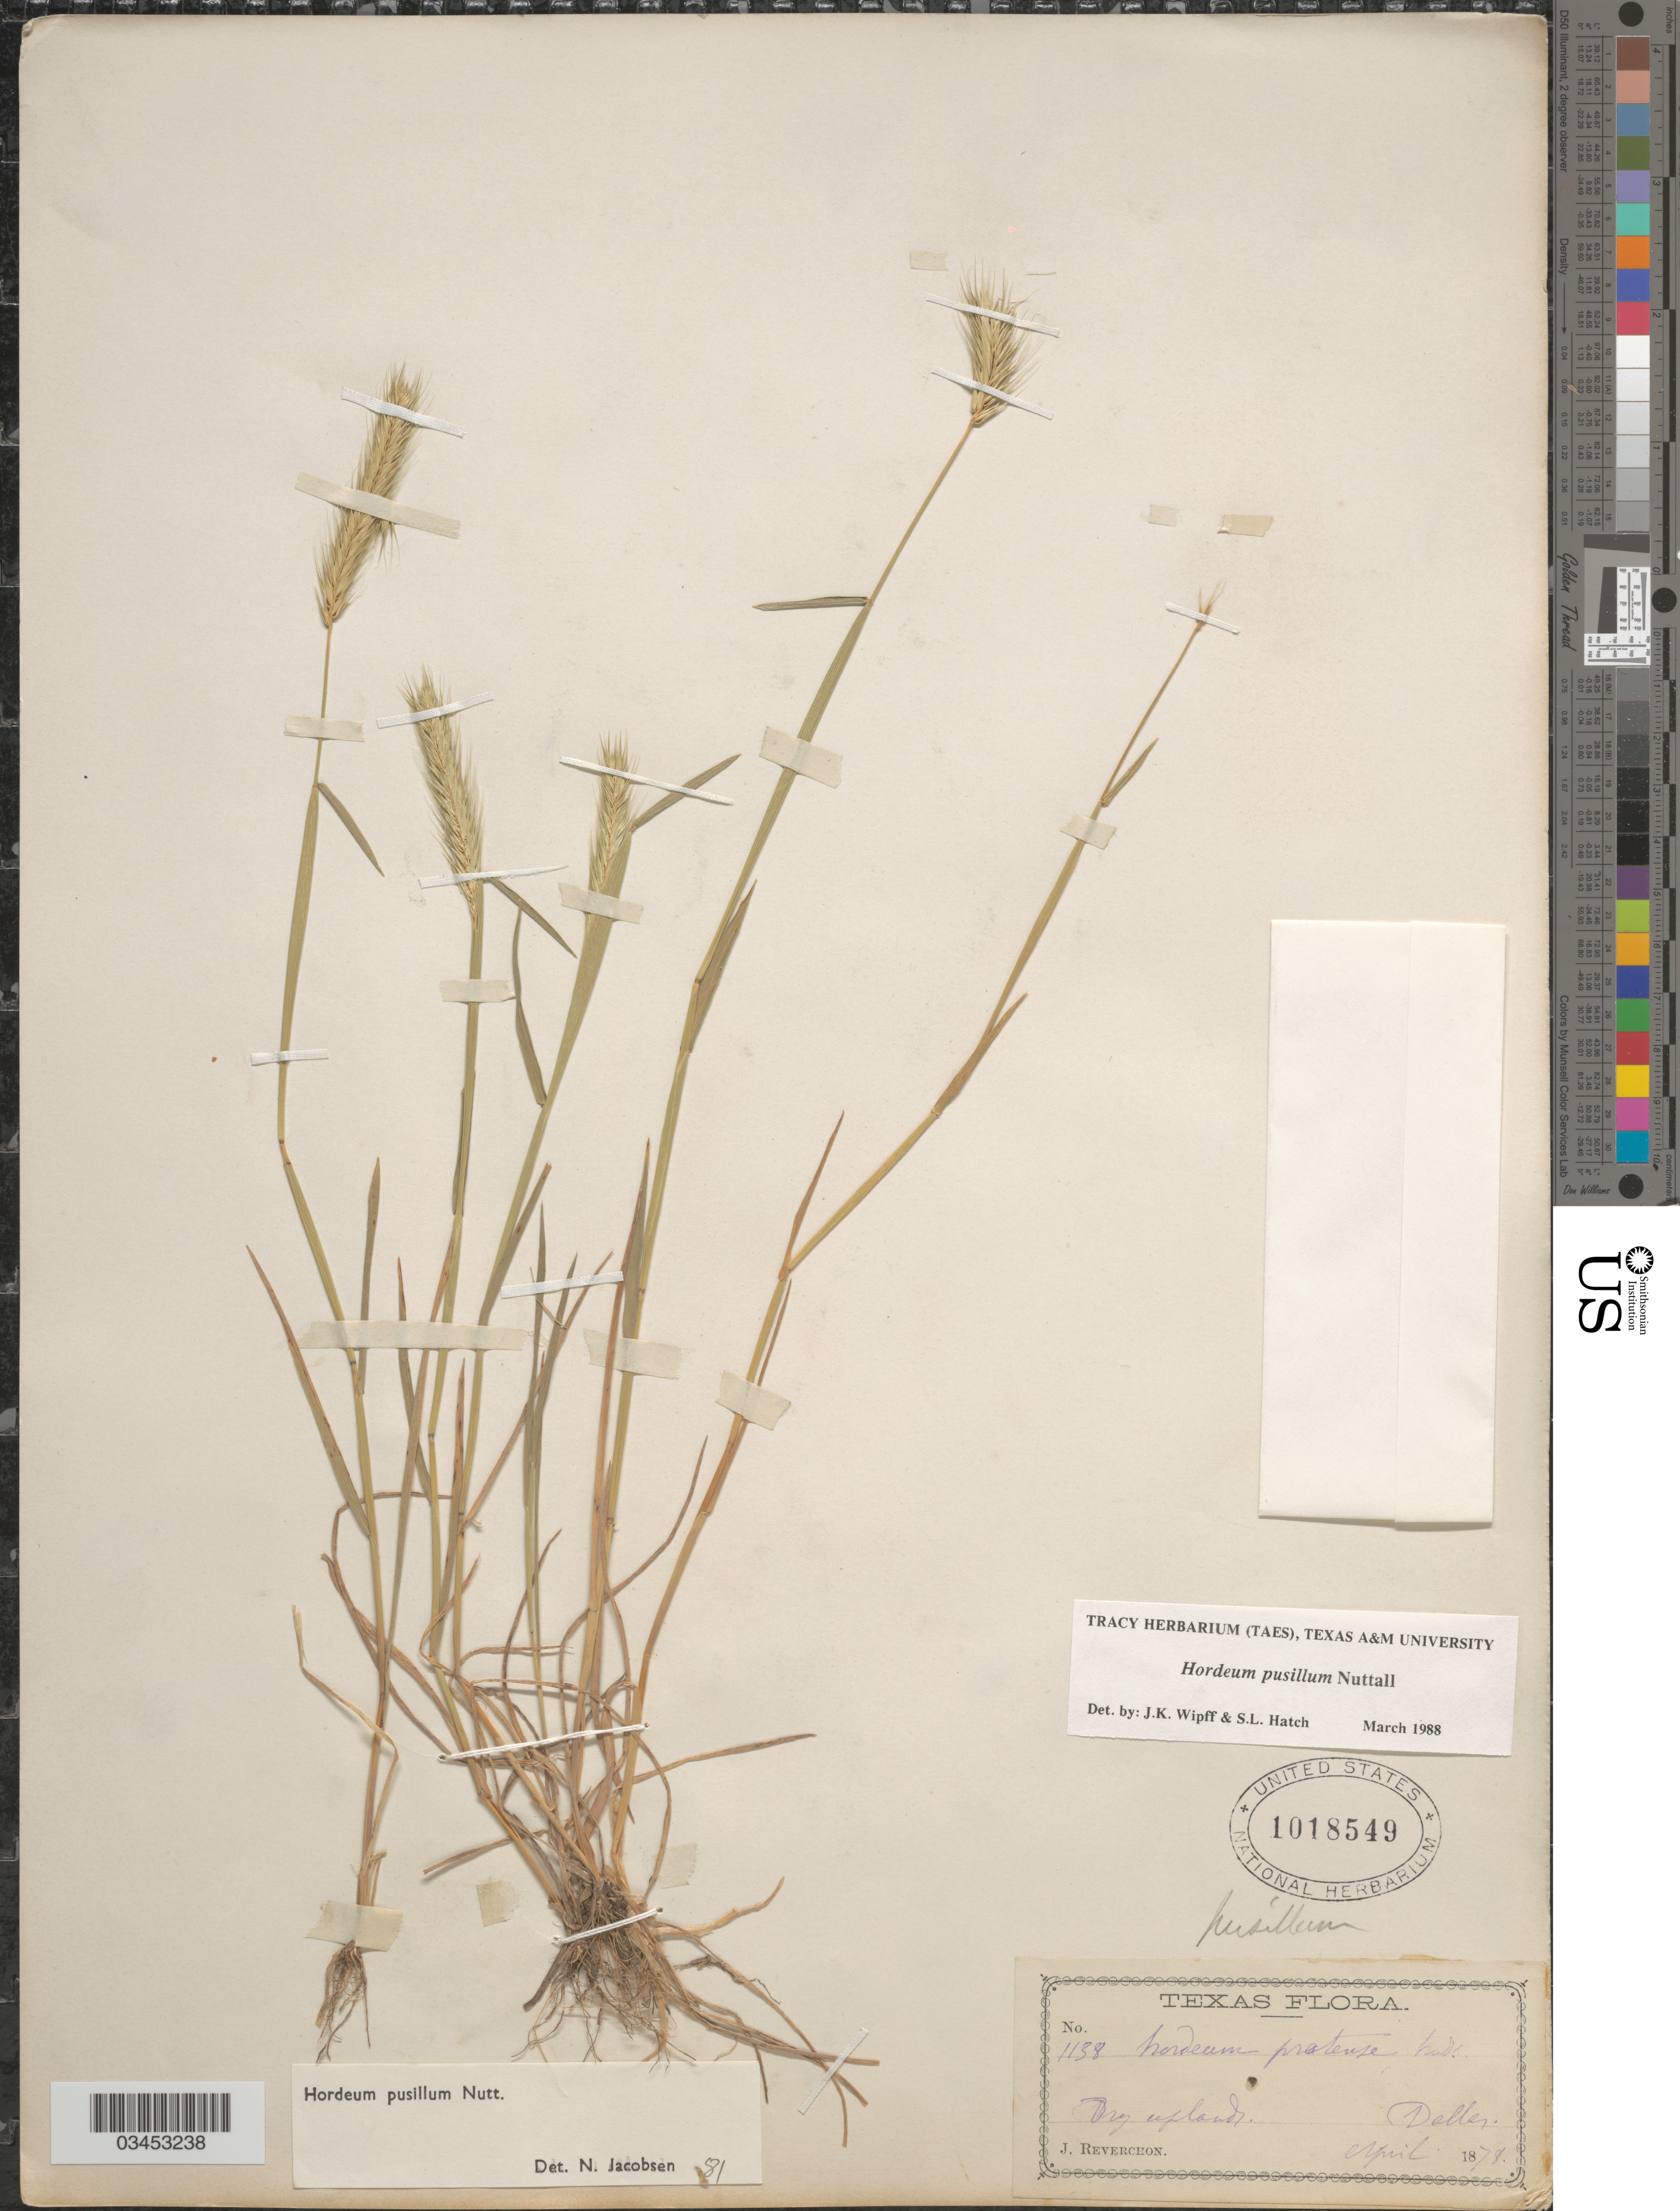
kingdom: Plantae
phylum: Tracheophyta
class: Liliopsida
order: Poales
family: Poaceae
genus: Hordeum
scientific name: Hordeum pusillum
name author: Nutt.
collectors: J. Reverchon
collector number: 1138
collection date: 1878-04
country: United States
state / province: Texas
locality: Dry uplands. Dallas.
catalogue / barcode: US 1018549